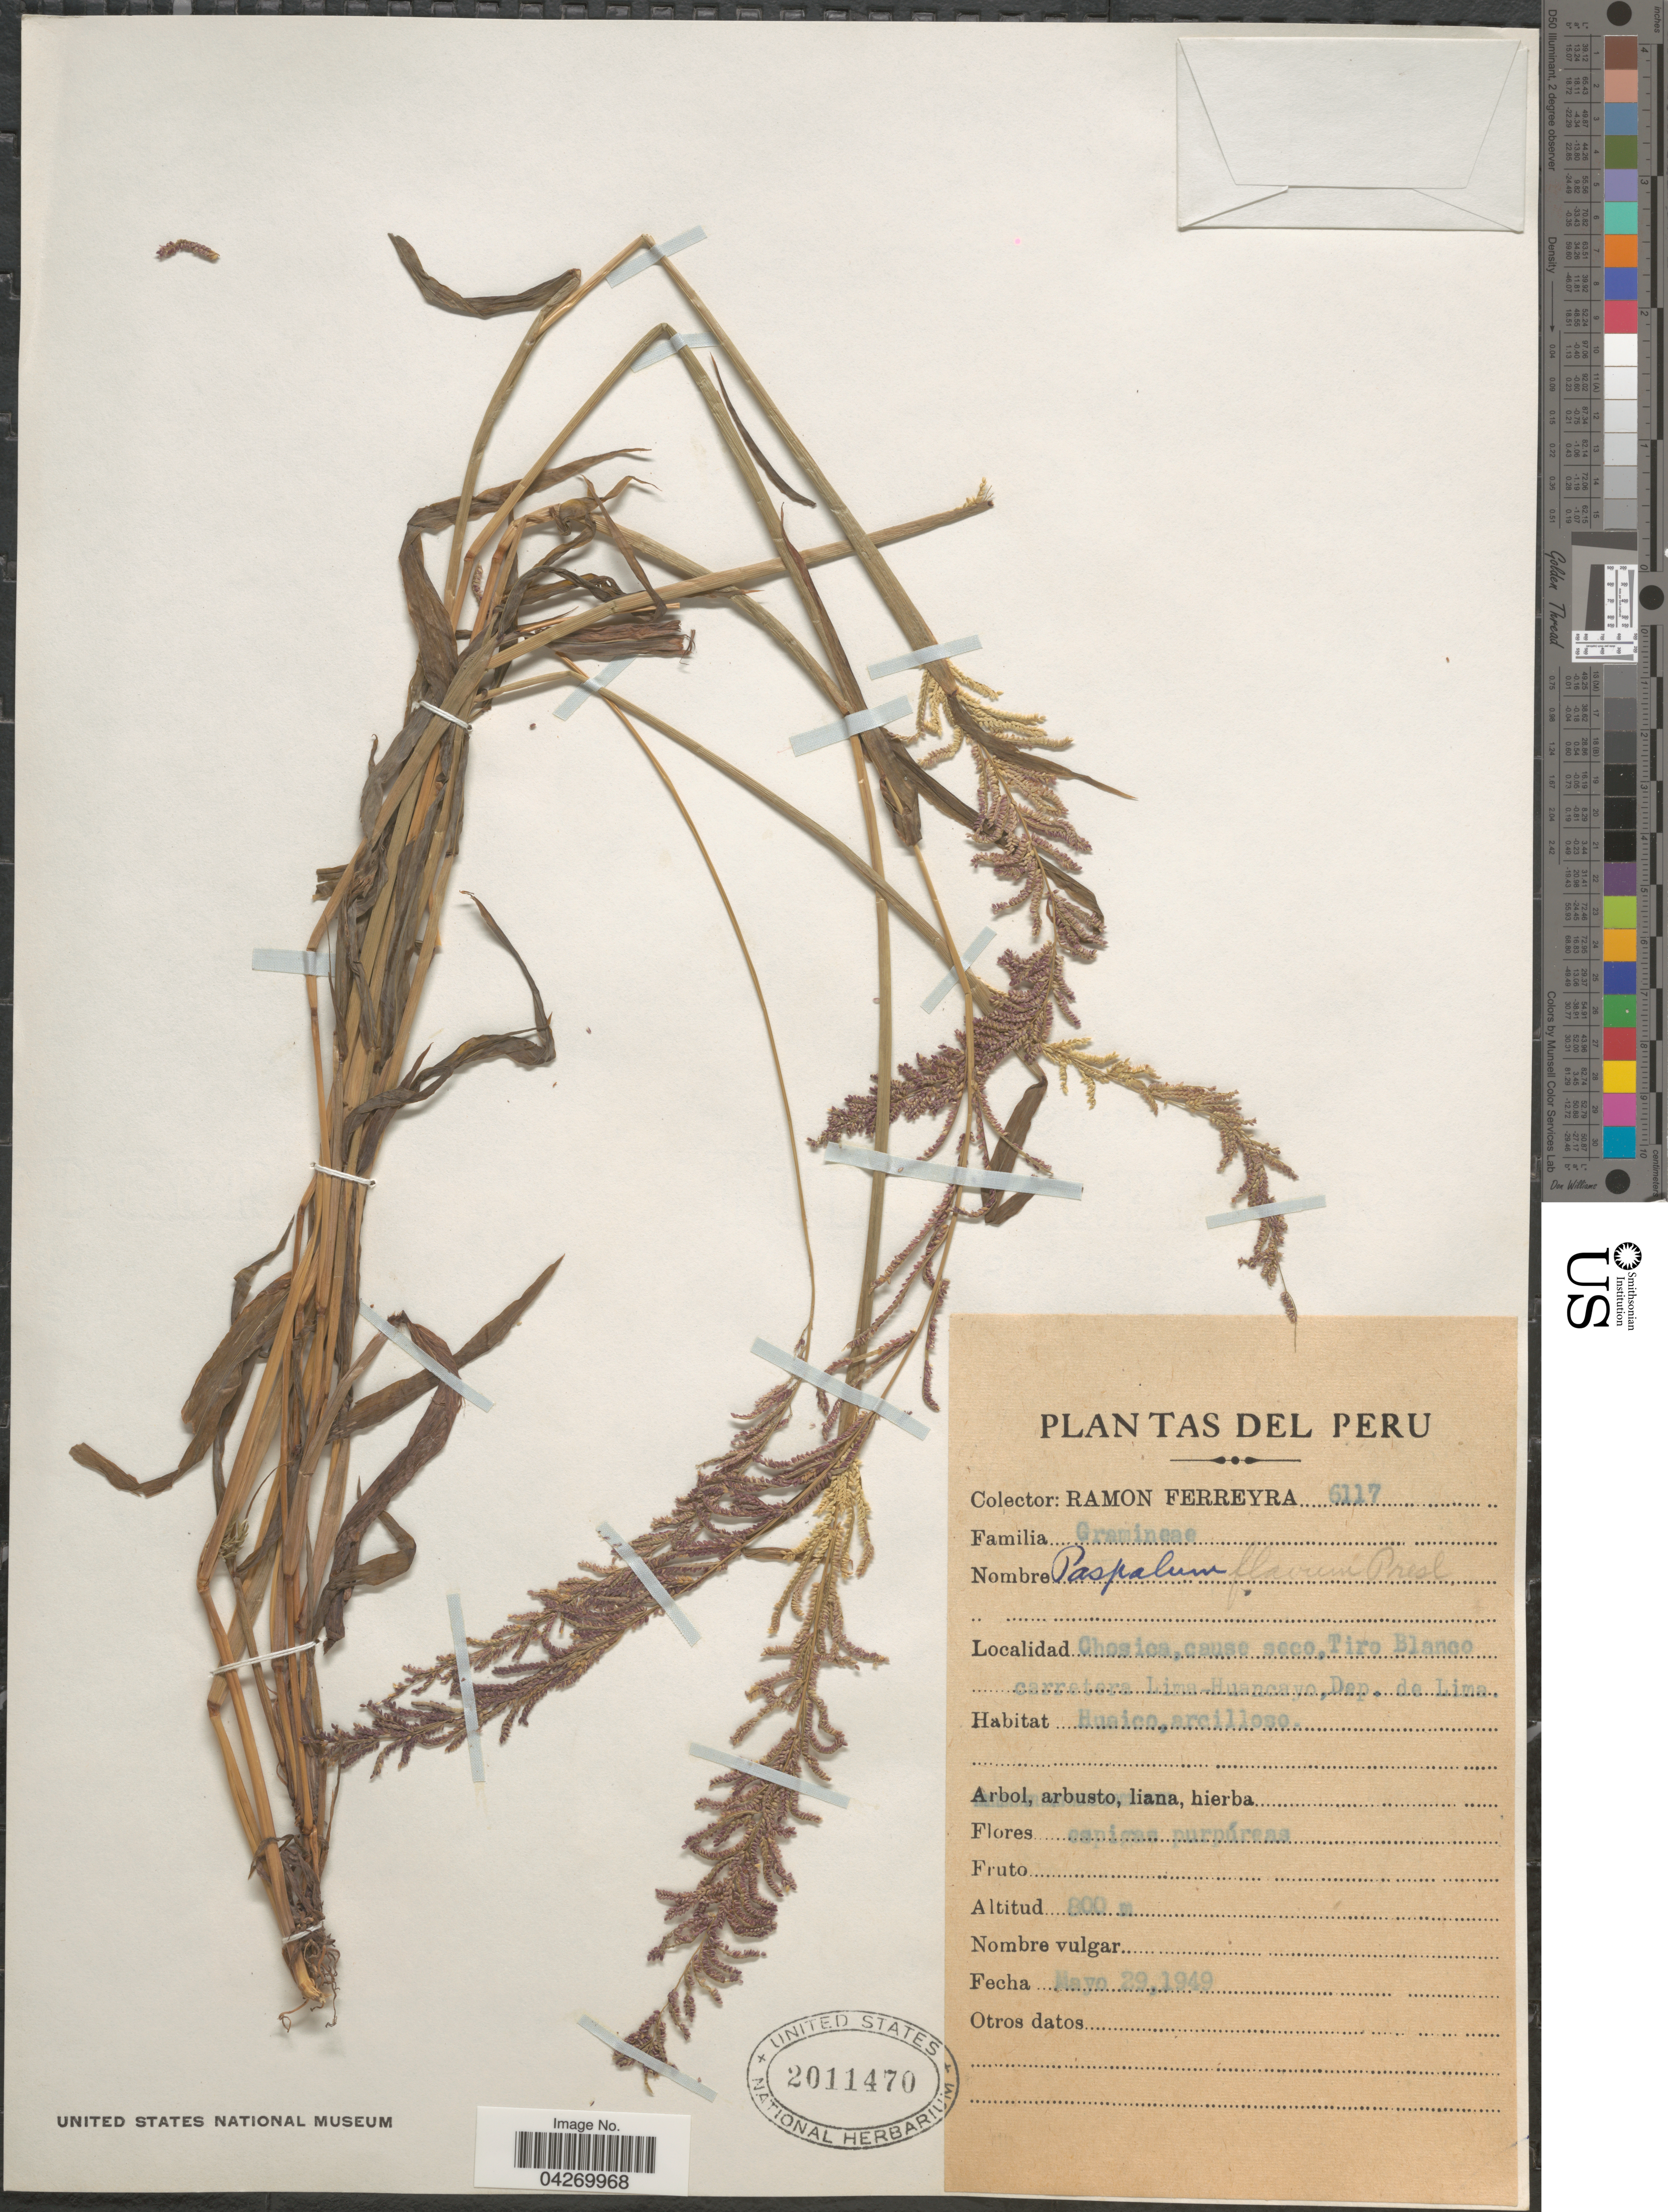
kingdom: Plantae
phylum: Tracheophyta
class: Liliopsida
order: Poales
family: Poaceae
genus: Paspalum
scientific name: Paspalum flavum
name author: J. Presl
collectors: R. A. Ferreyra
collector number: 6117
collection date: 1949-05-29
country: Peru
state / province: Lima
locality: Chesica, cause seco, Tiro Blanco carretera Lima Huancayo, Dep. de Lima.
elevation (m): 800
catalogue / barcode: US 2011470